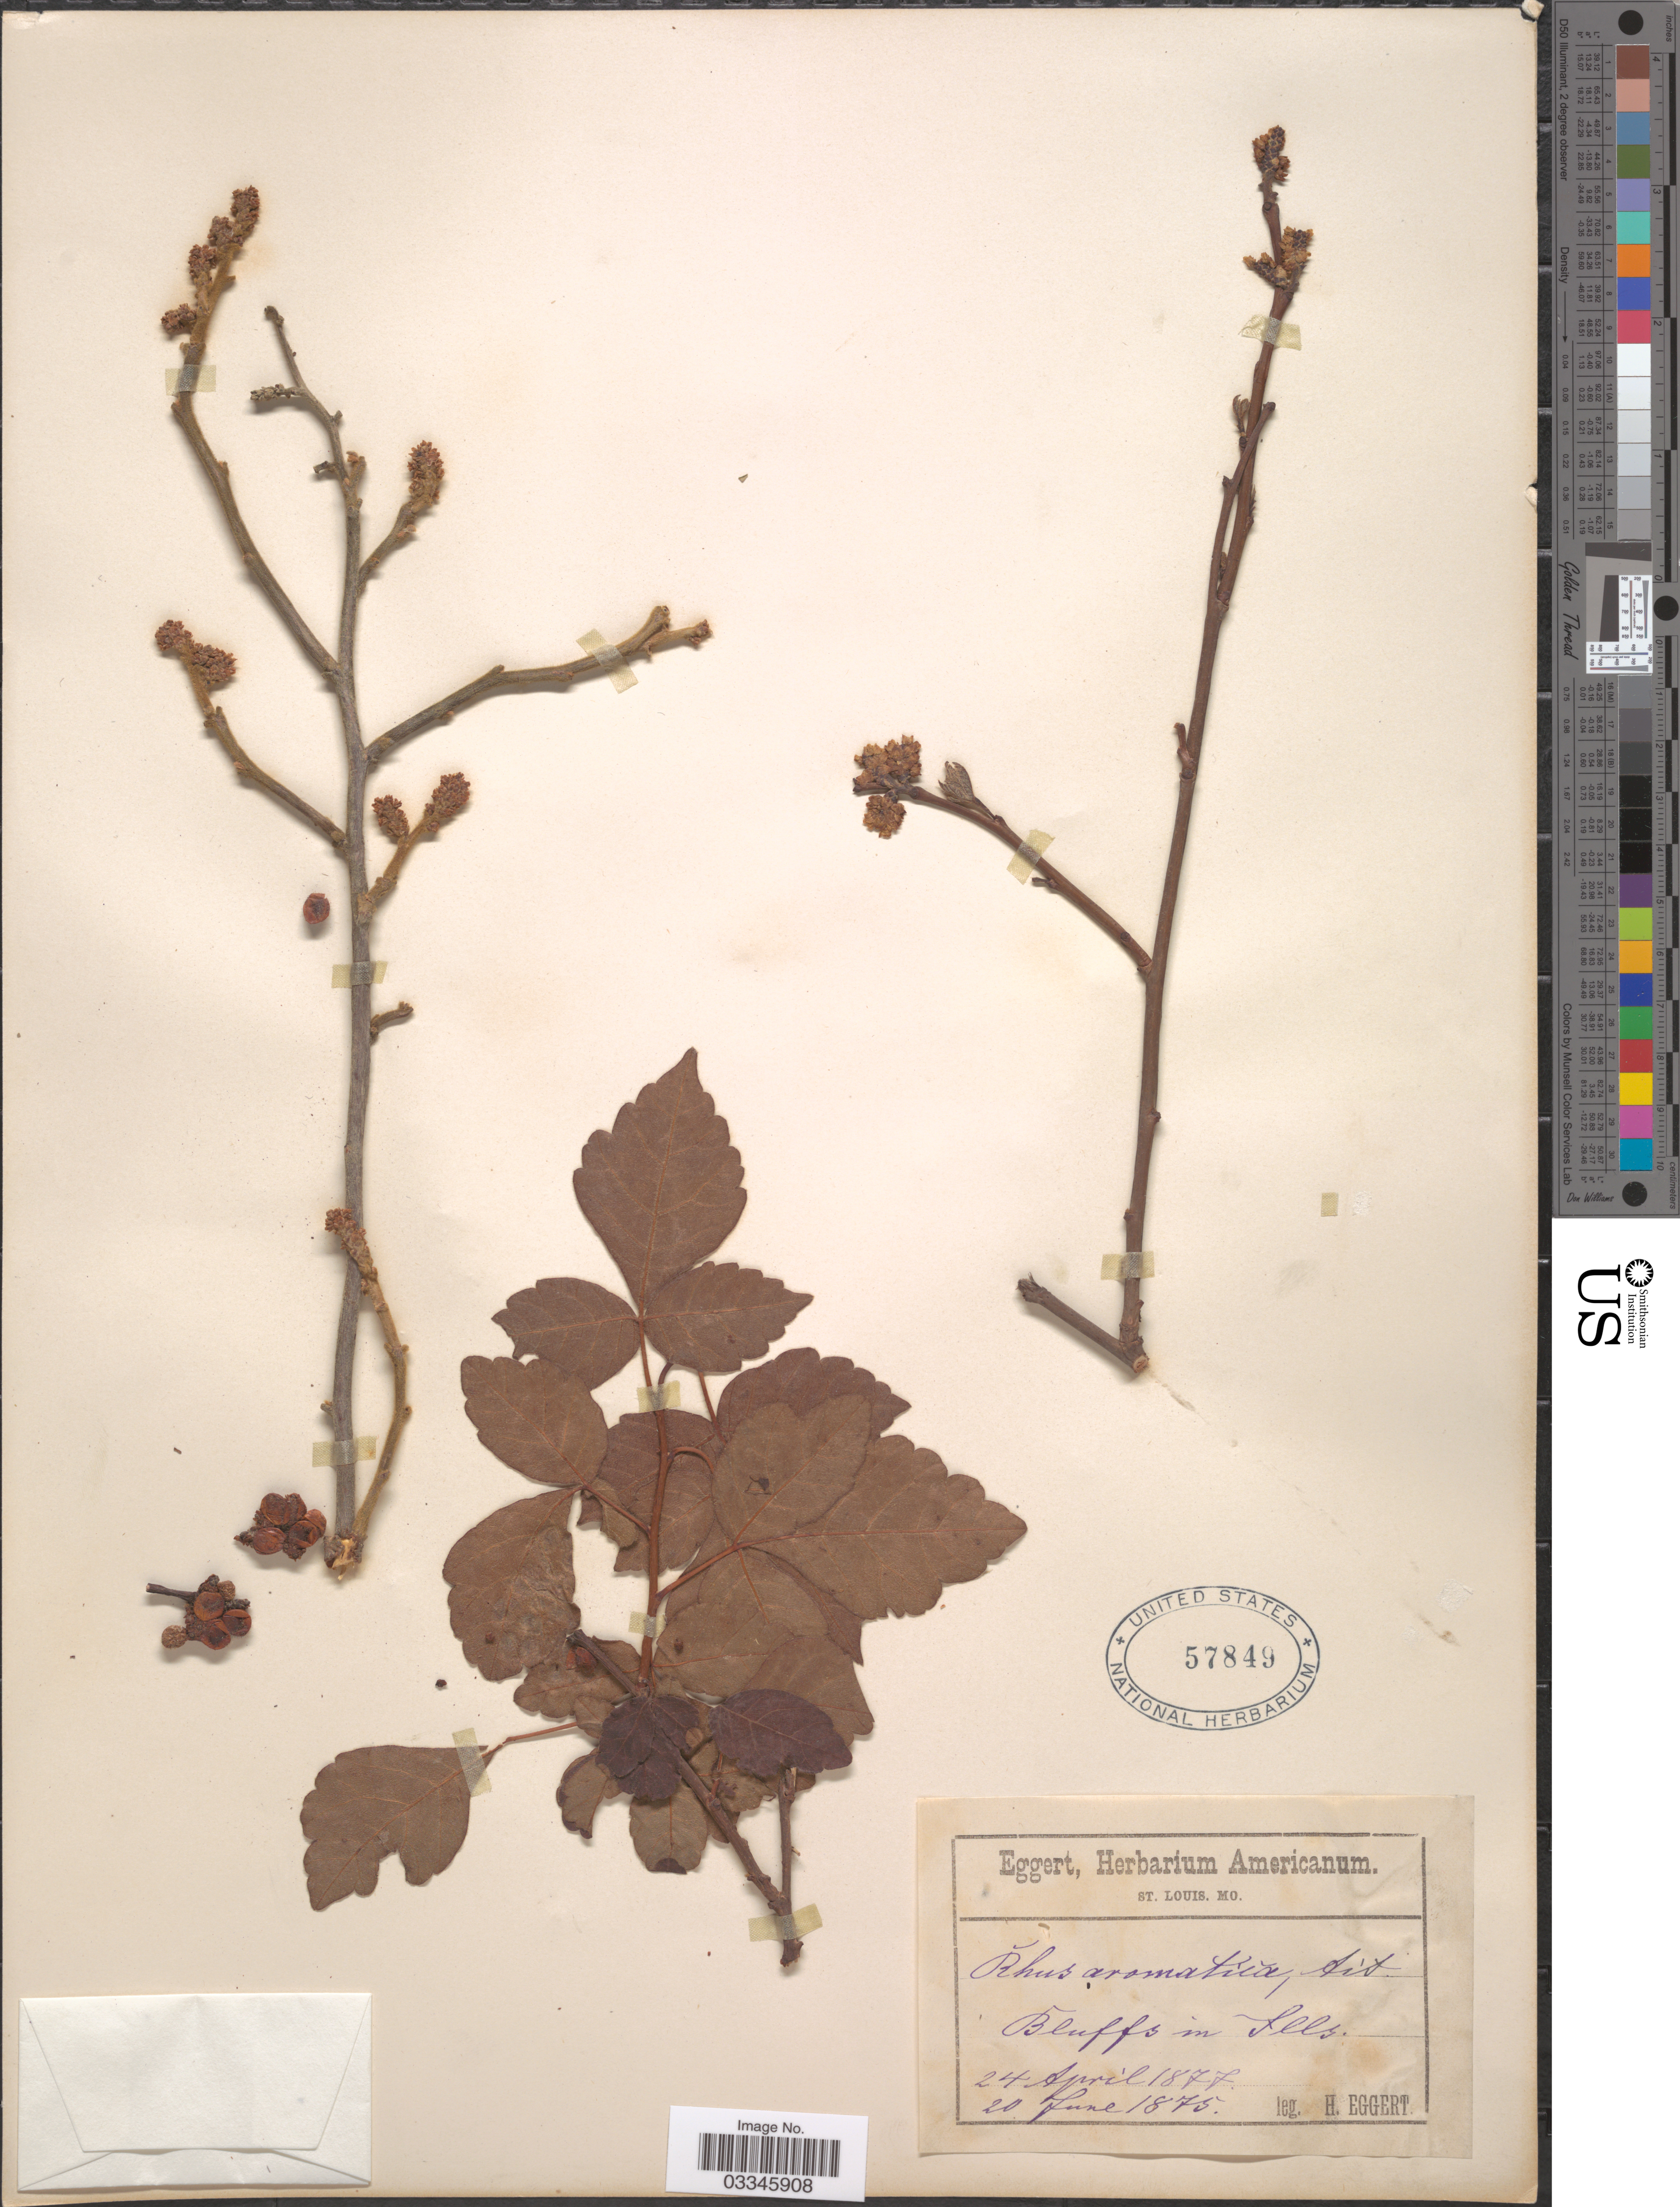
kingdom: Plantae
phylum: Tracheophyta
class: Magnoliopsida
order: Sapindales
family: Anacardiaceae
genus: Rhus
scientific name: Rhus crenata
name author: Thunb.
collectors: H. Eggert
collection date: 1875-06-20/1877-04-24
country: United States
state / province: Illinois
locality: Bluffs in Ills.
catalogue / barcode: US 57849